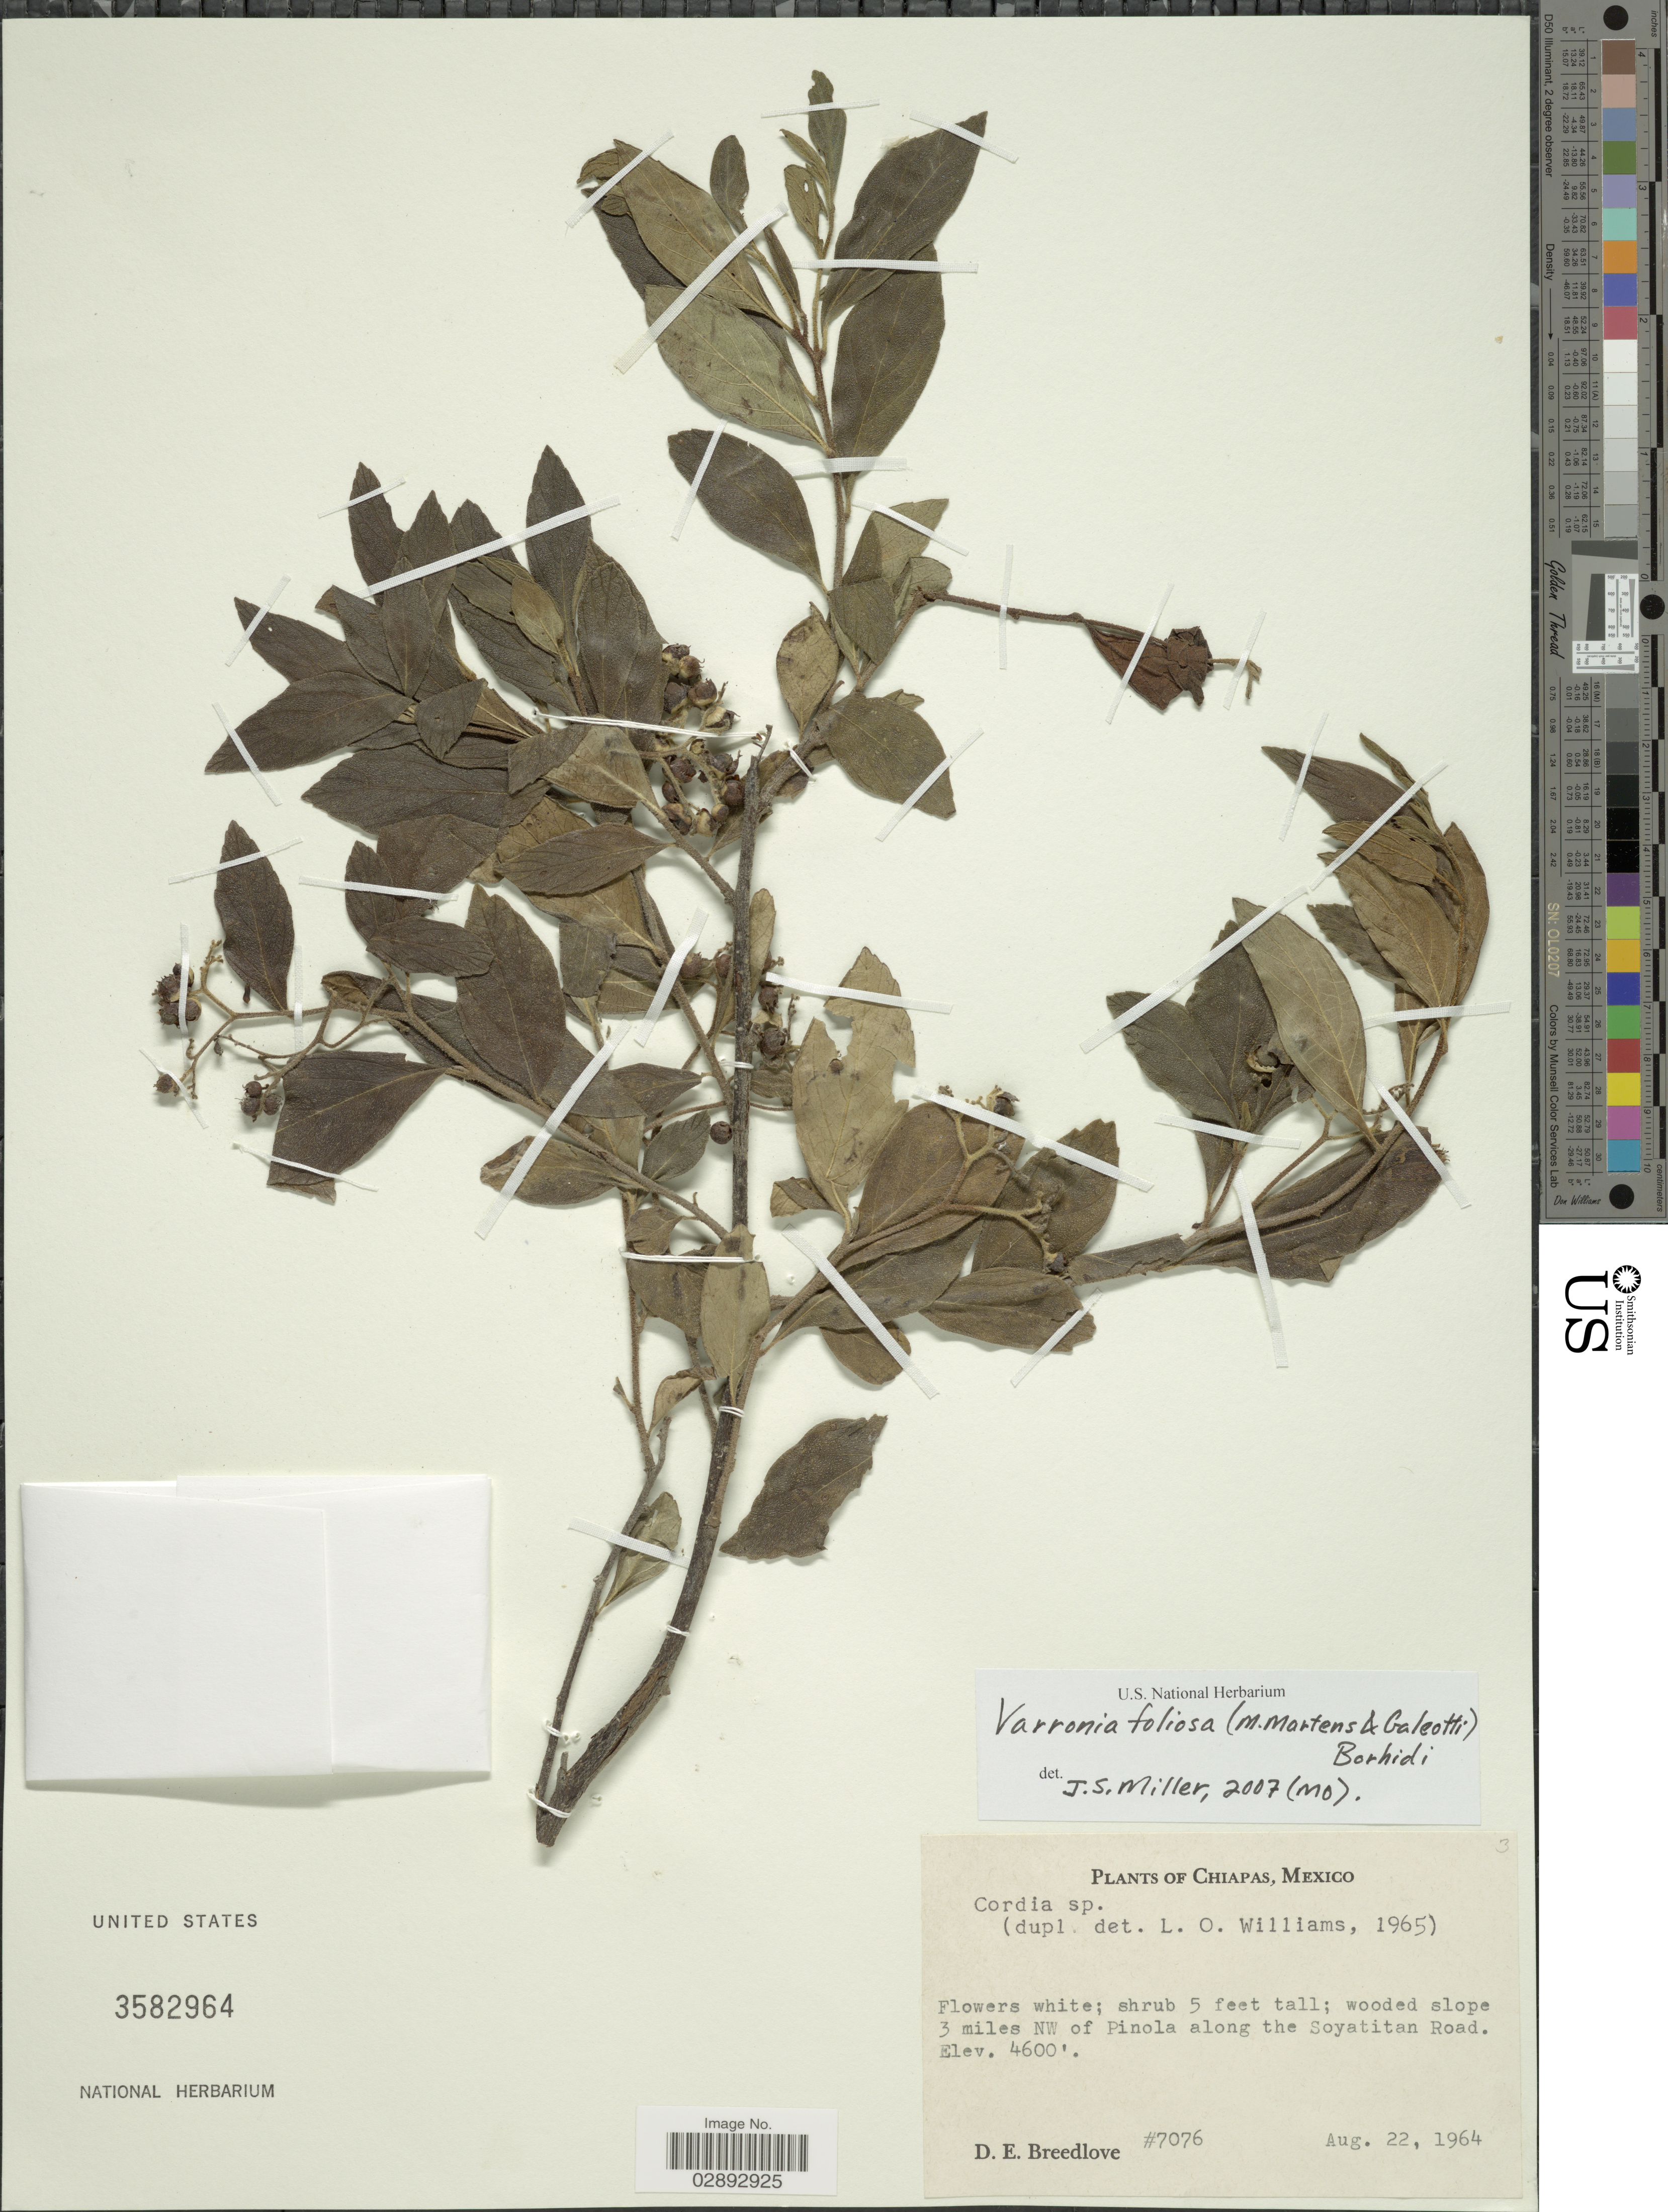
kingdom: Plantae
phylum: Tracheophyta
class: Magnoliopsida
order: Boraginales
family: Cordiaceae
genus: Varronia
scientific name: Varronia foliosa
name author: (M. Martens & Galeotti) Borhidi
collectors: D. E. Breedlove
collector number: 7076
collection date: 1964-08-22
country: Mexico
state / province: Chiapas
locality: Wooded slope 3 miles NW of Pinola along the Soyatitan Road.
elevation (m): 1402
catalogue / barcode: US 3582964